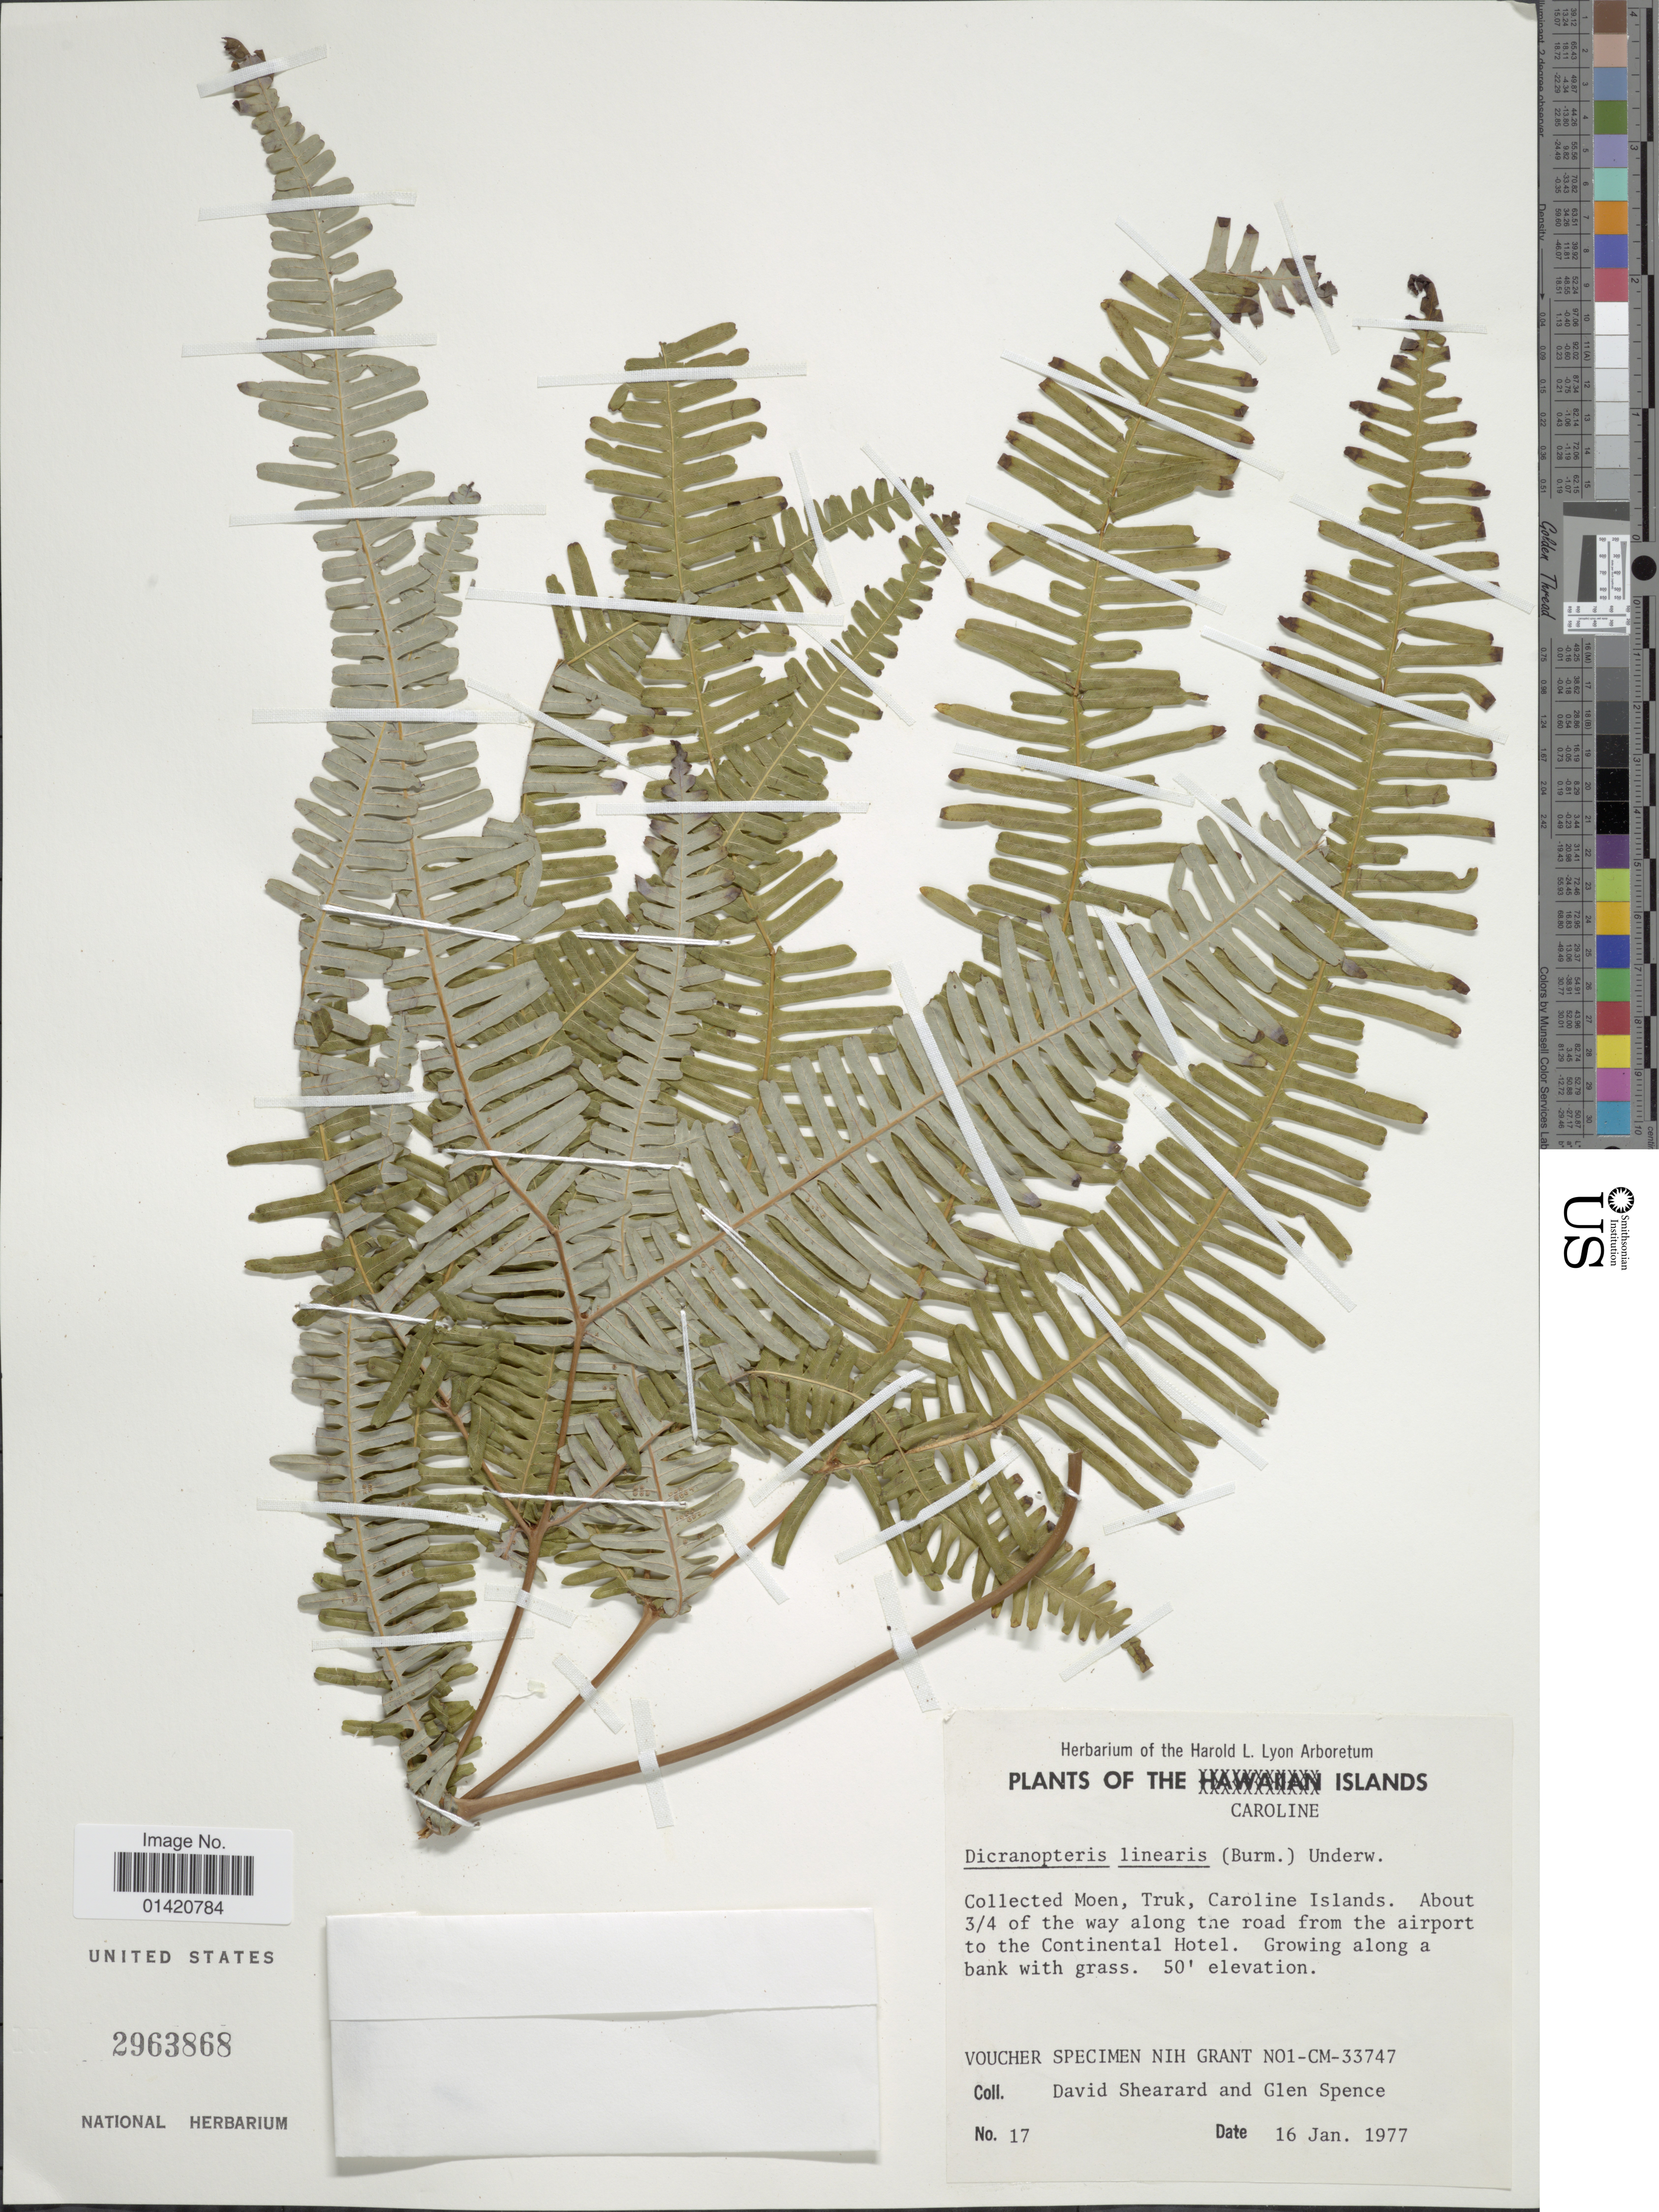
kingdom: Plantae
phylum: Tracheophyta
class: Polypodiopsida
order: Gleicheniales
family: Gleicheniaceae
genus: Dicranopteris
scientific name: Dicranopteris linearis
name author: (Burm. f.) Underw.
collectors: D. Shearard & G. Spence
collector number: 17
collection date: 1977-01-16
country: Micronesia, Federated States of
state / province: Truk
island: Moen [Wono]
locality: The Caroline Islands, Moen, Truk. About ¾ of the way along the road from the airport to the Continental Hotel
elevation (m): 15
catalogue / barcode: US 2963868